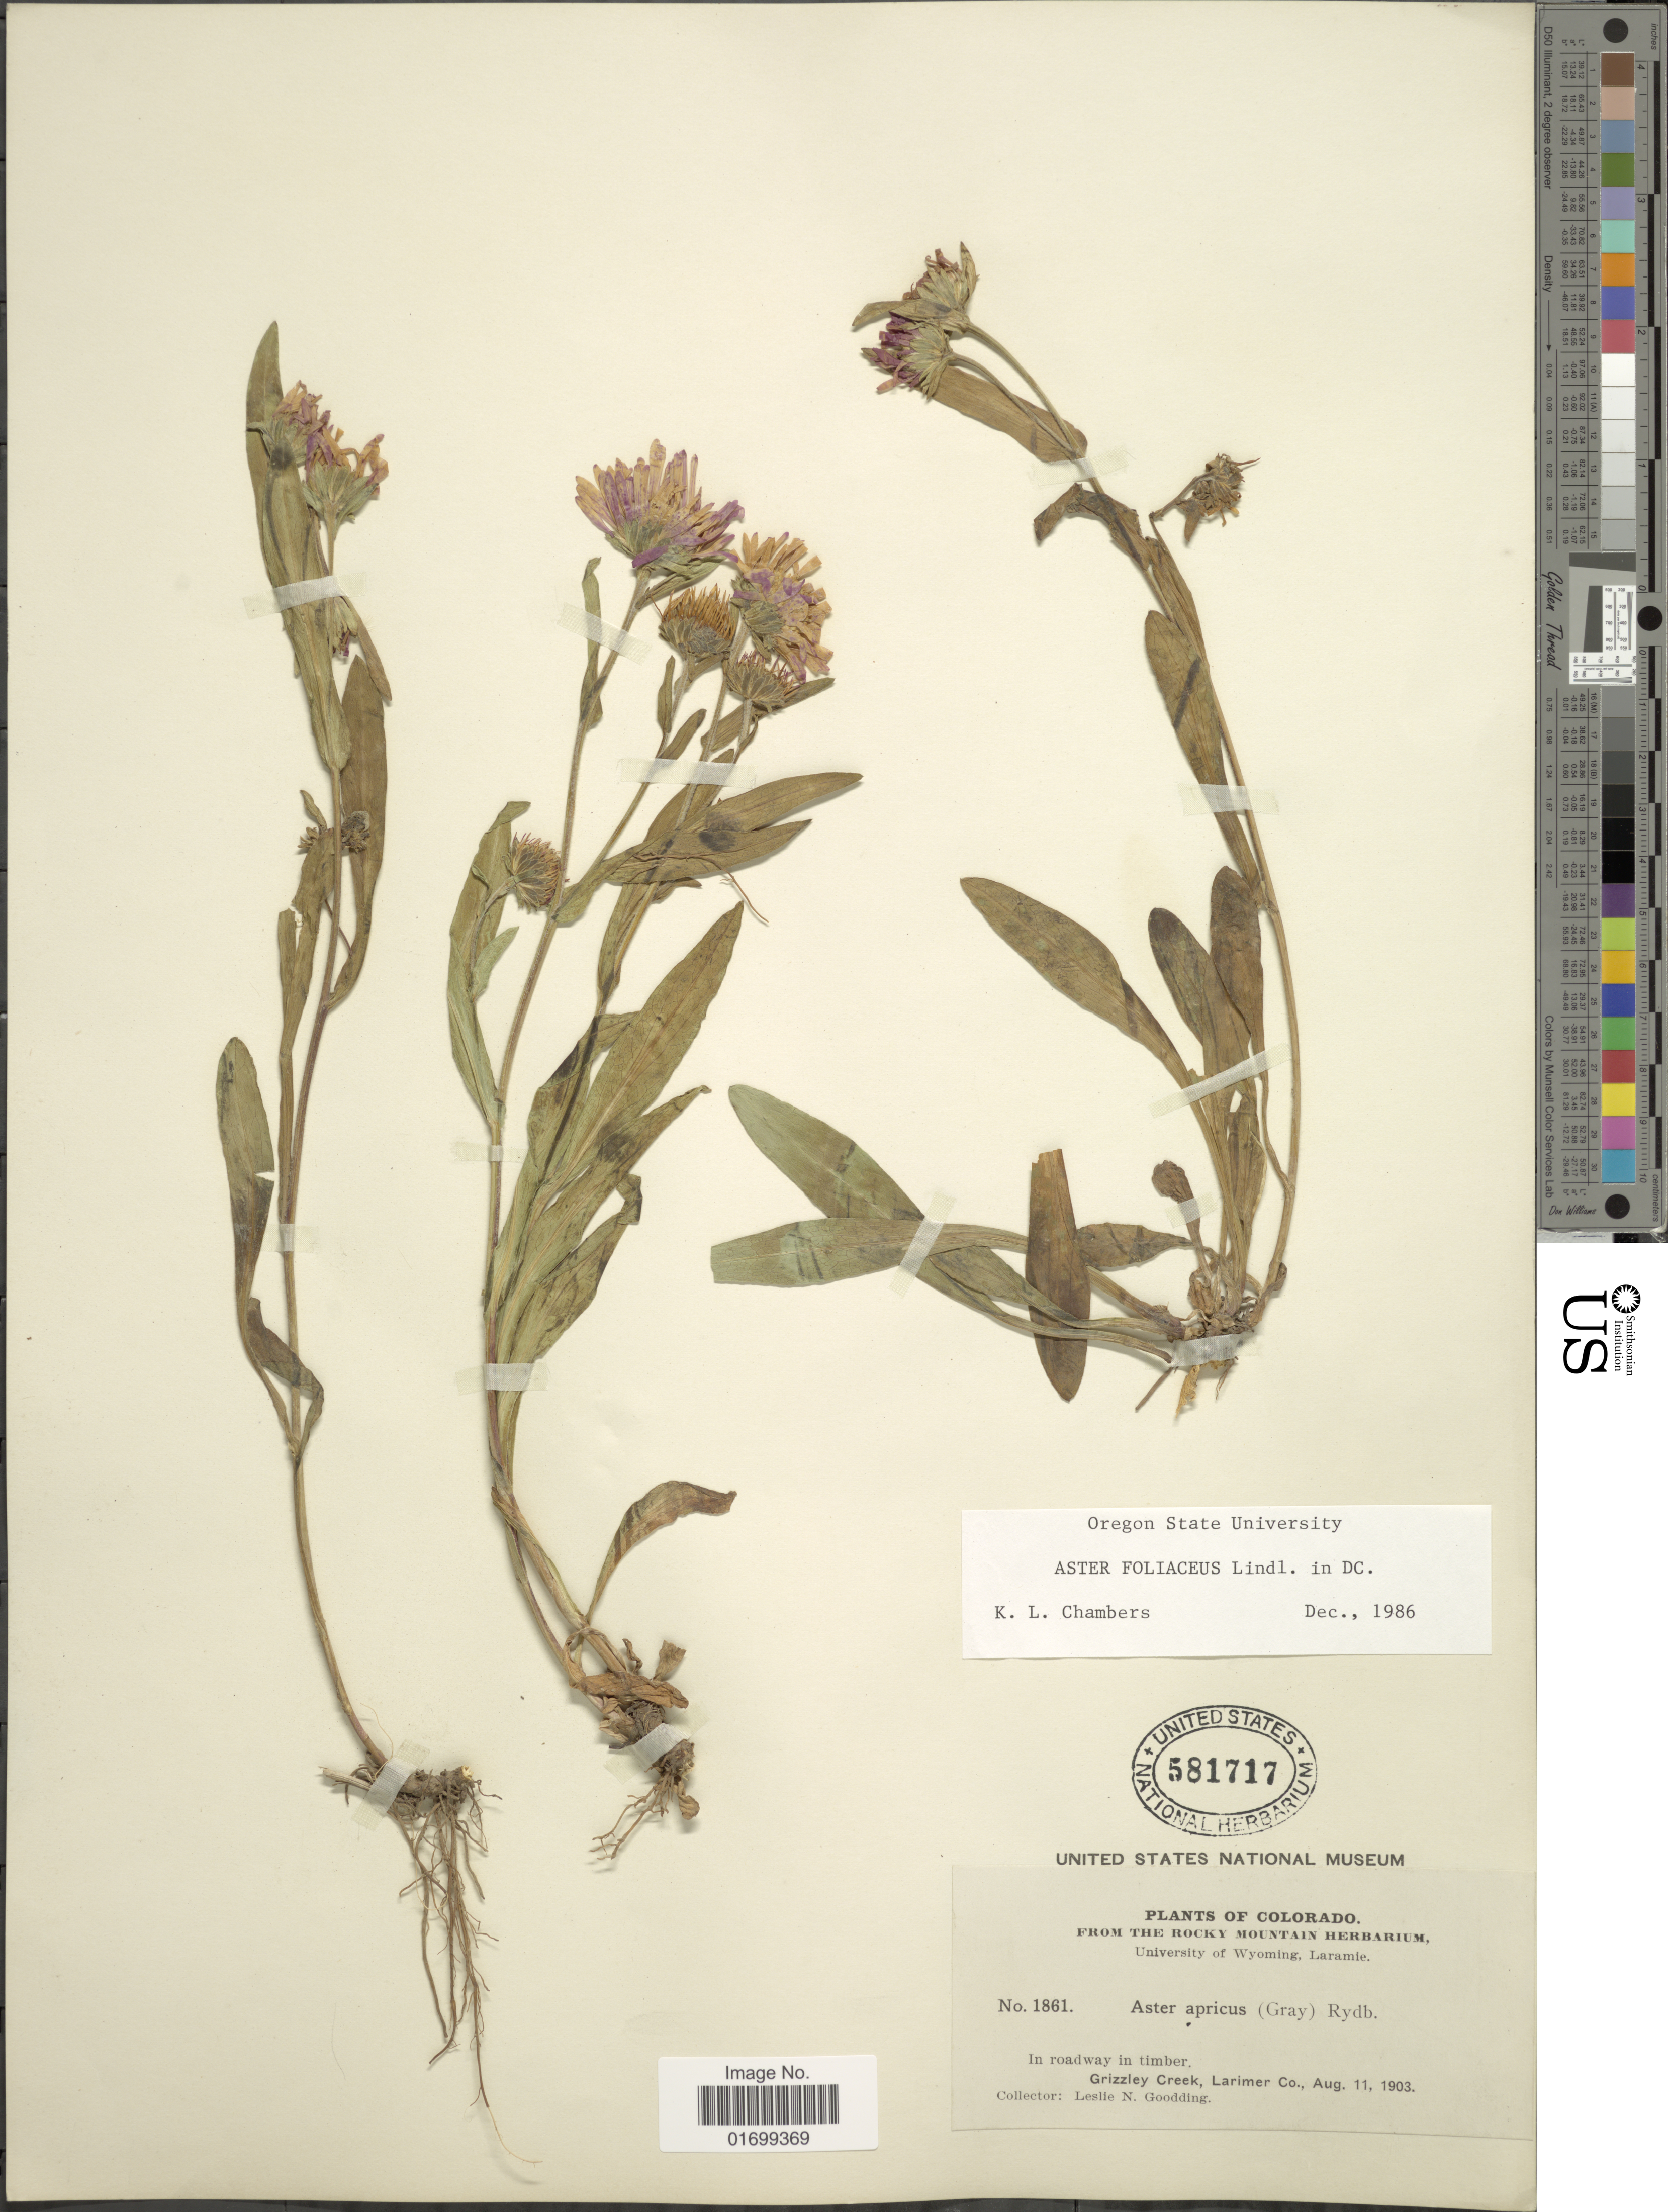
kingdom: Plantae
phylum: Tracheophyta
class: Magnoliopsida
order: Asterales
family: Asteraceae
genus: Symphyotrichum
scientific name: Symphyotrichum foliaceum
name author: (Lindl. ex DC.) G.L. Nesom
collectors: L. N. Goodding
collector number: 1861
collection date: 1903-08-11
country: United States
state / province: Colorado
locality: In roadway in timber, Grizley Creek, Larimer Co.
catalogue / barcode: US 581717